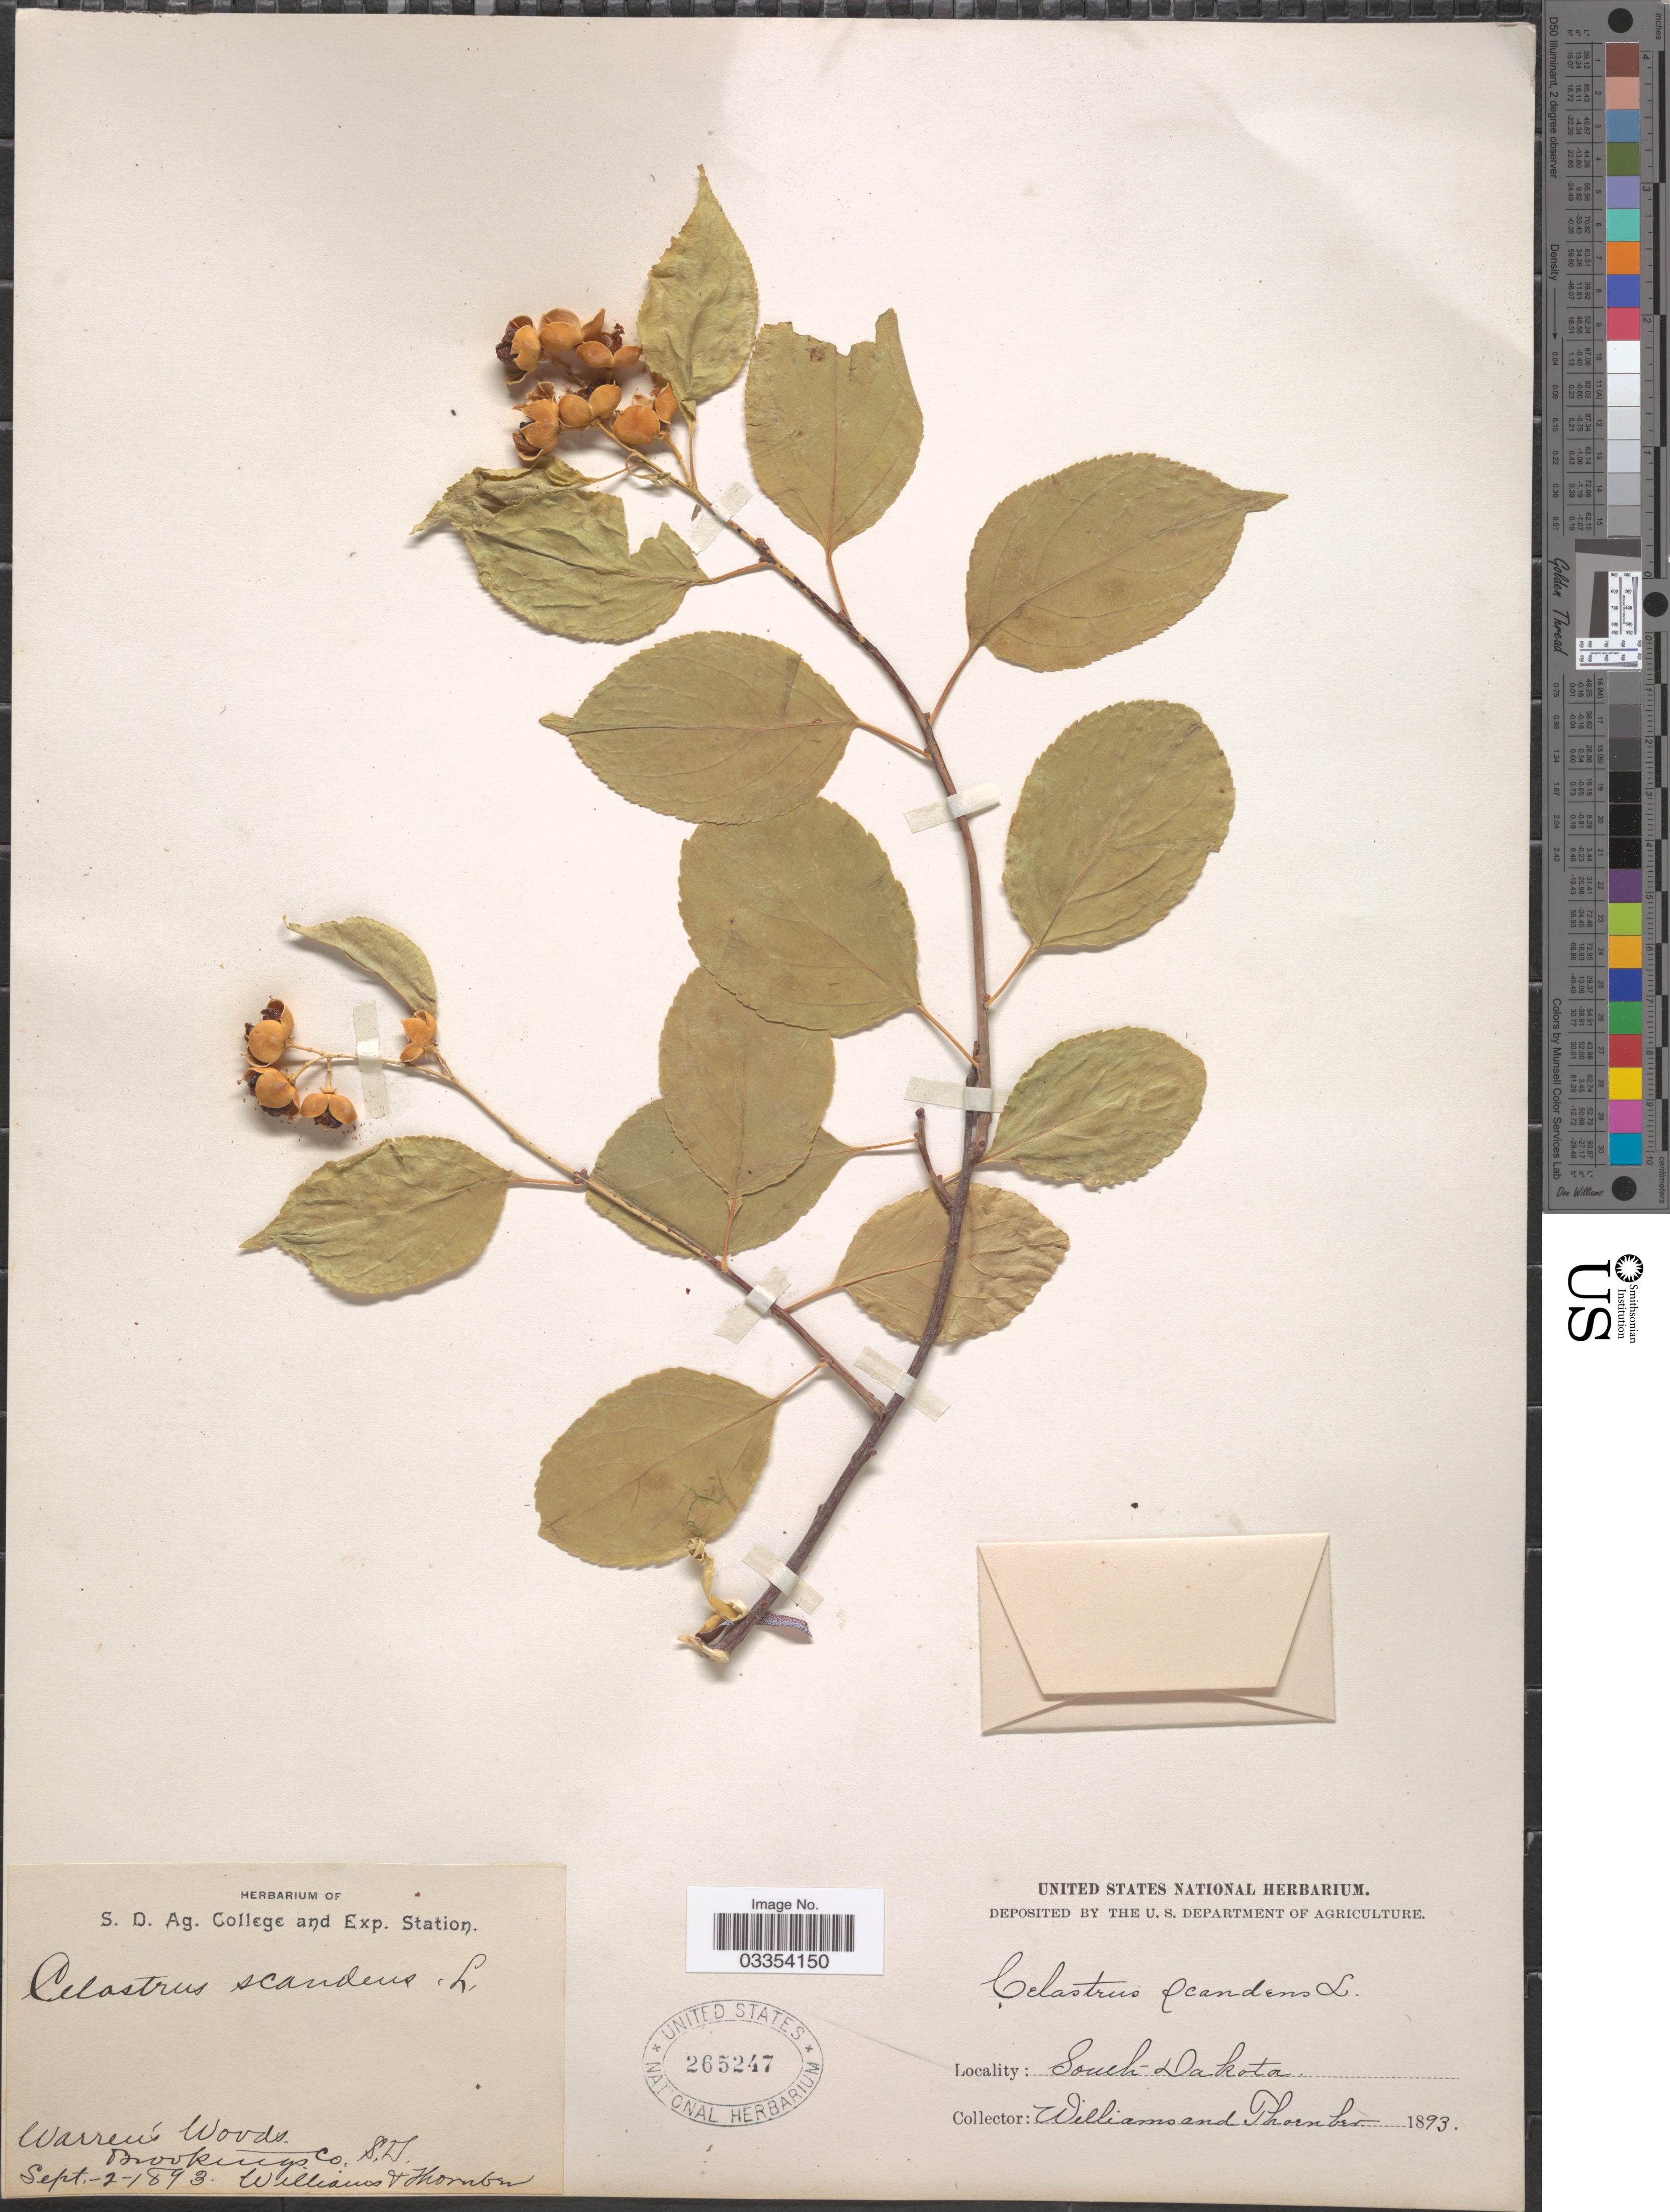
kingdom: Plantae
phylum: Tracheophyta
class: Magnoliopsida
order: Celastrales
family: Celastraceae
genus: Celastrus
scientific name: Celastrus scandens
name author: L.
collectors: -- Williams & -. Thornber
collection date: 1893-09-02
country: United States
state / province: South Dakota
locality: Warren's Woods. Brookings Co.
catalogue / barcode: US 265247